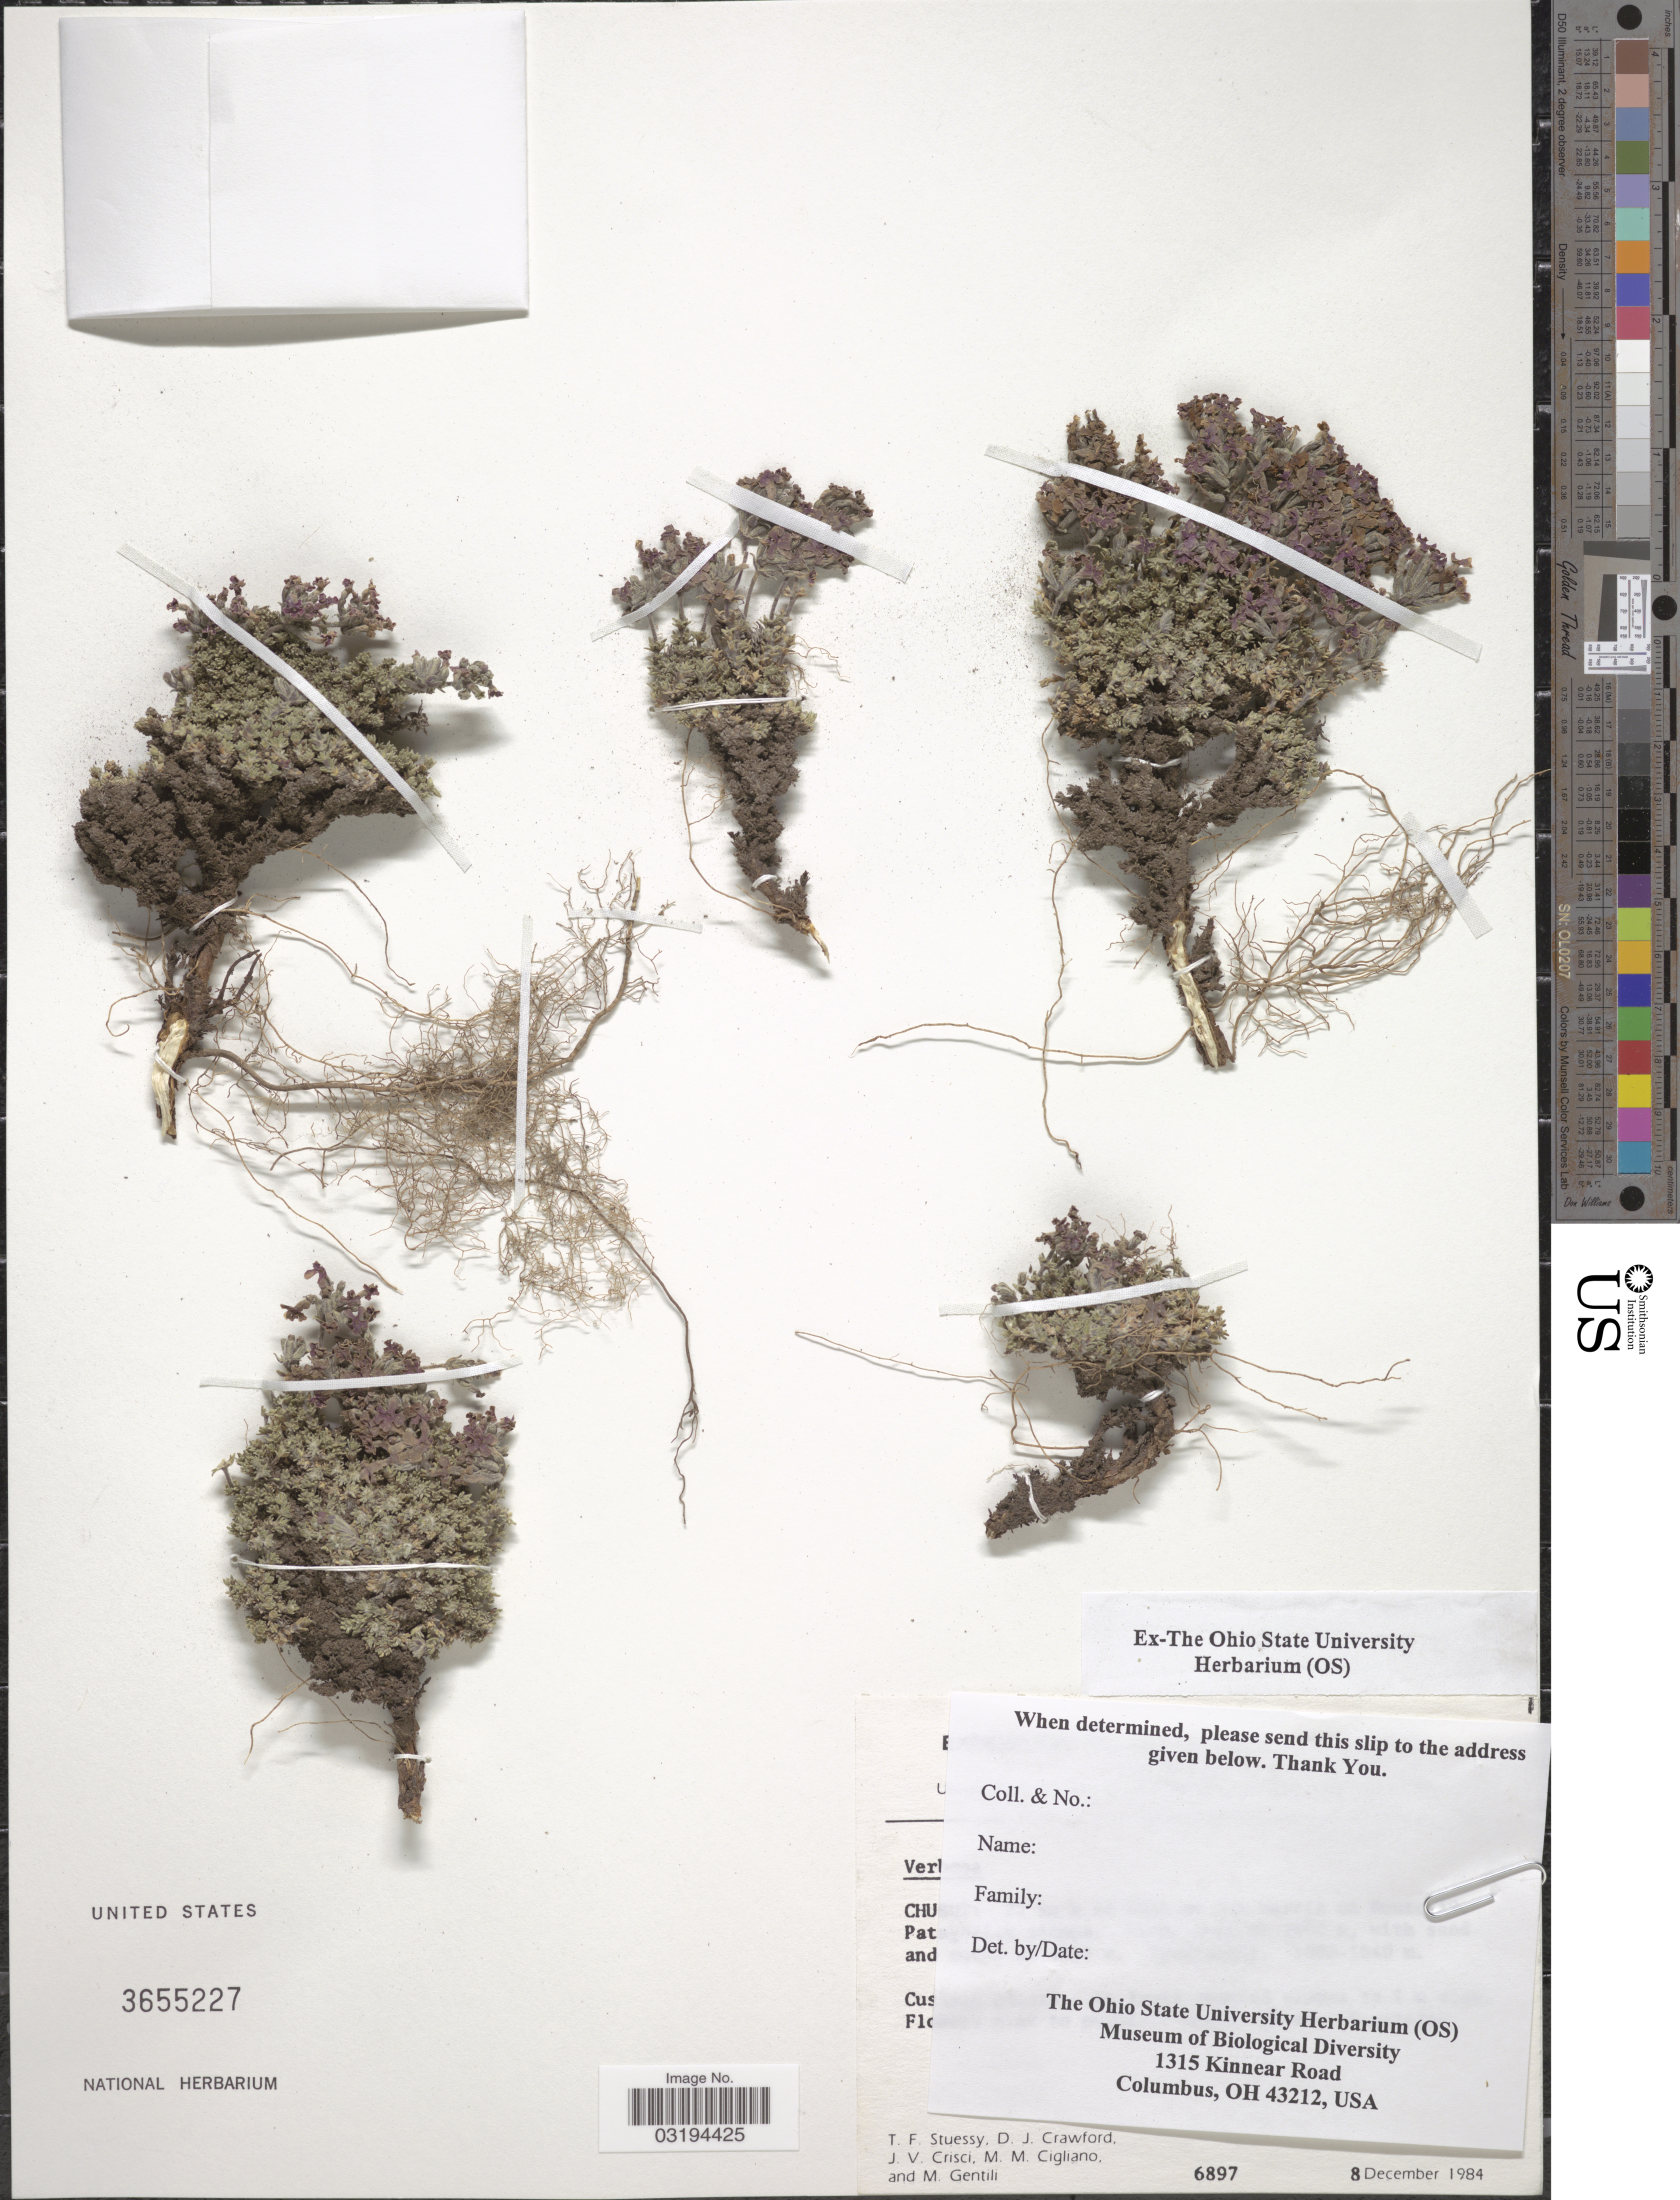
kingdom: Plantae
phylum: Tracheophyta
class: Magnoliopsida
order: Lamiales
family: Verbenaceae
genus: Verbena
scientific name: Verbena sp.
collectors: T. Stuessy, D. Crawford, J. Crisci, M. Cigliano & M. Gentili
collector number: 6897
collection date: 1984-12-08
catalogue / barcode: US 3655227